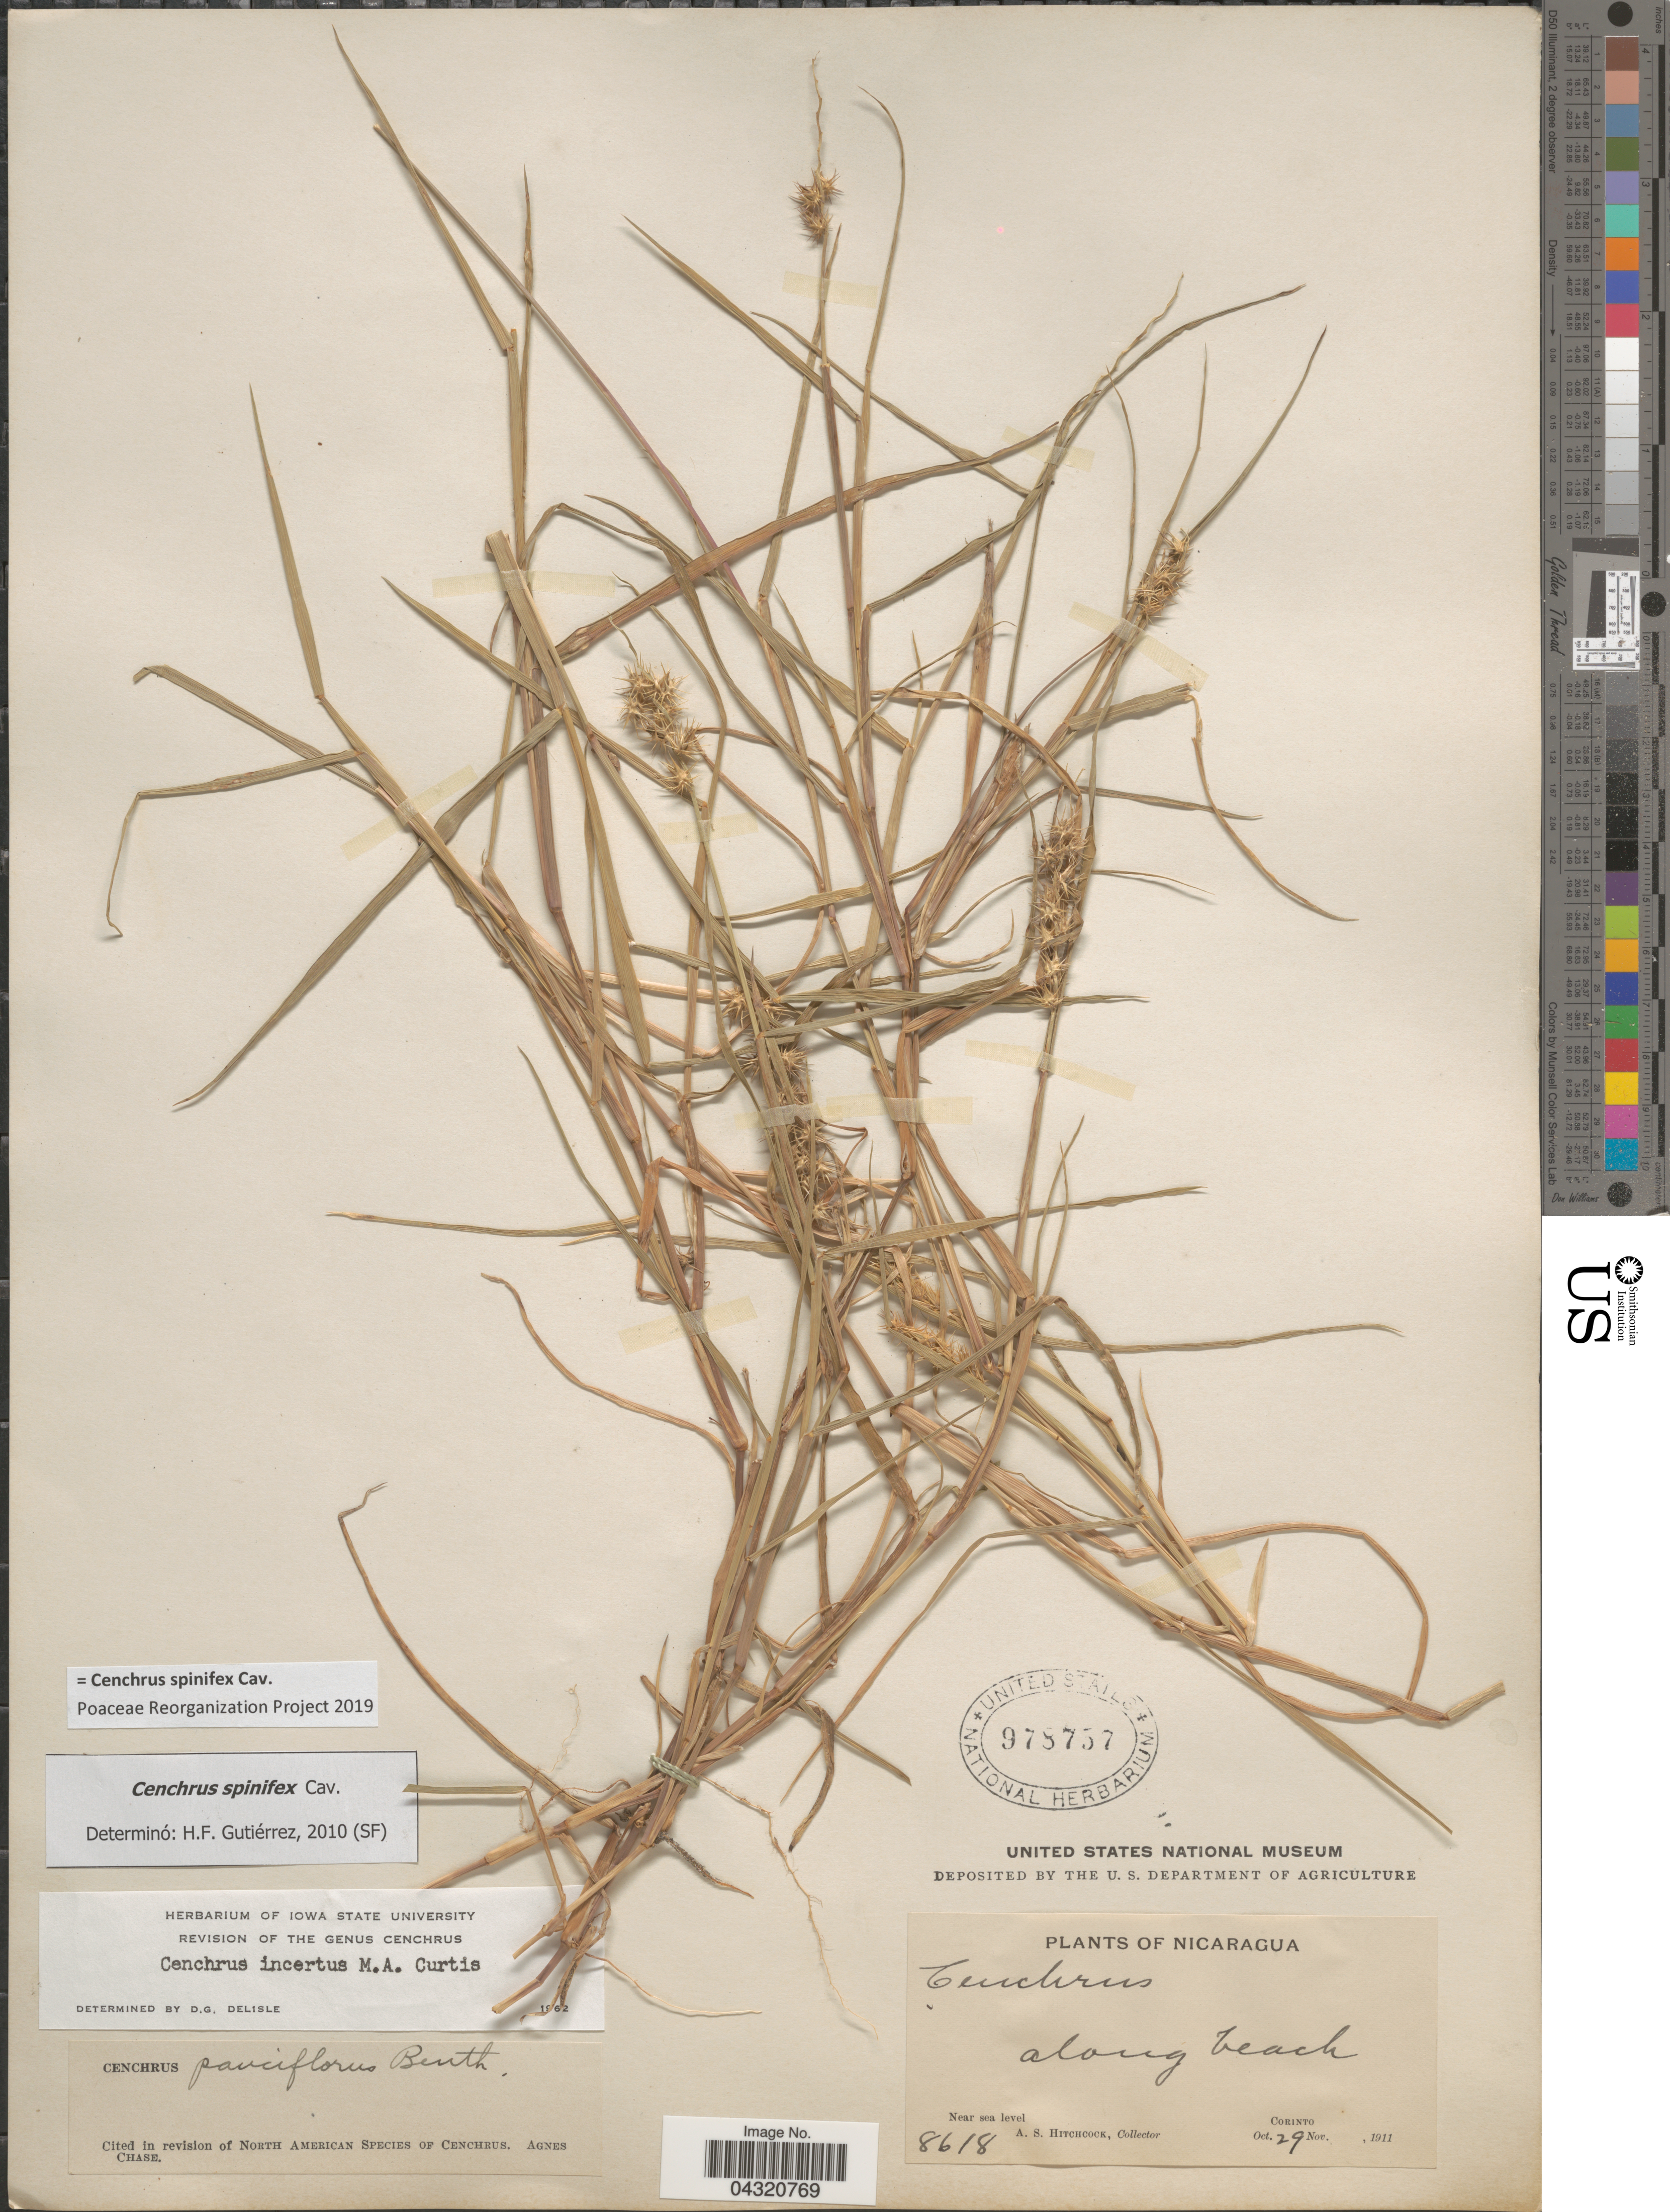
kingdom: Plantae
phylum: Tracheophyta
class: Liliopsida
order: Poales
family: Poaceae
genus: Cenchrus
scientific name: Cenchrus spinifex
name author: Cav.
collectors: A. S. Hitchcock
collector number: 8618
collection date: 1911-10-29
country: Nicaragua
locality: Along beach. Corinto.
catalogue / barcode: US 978757